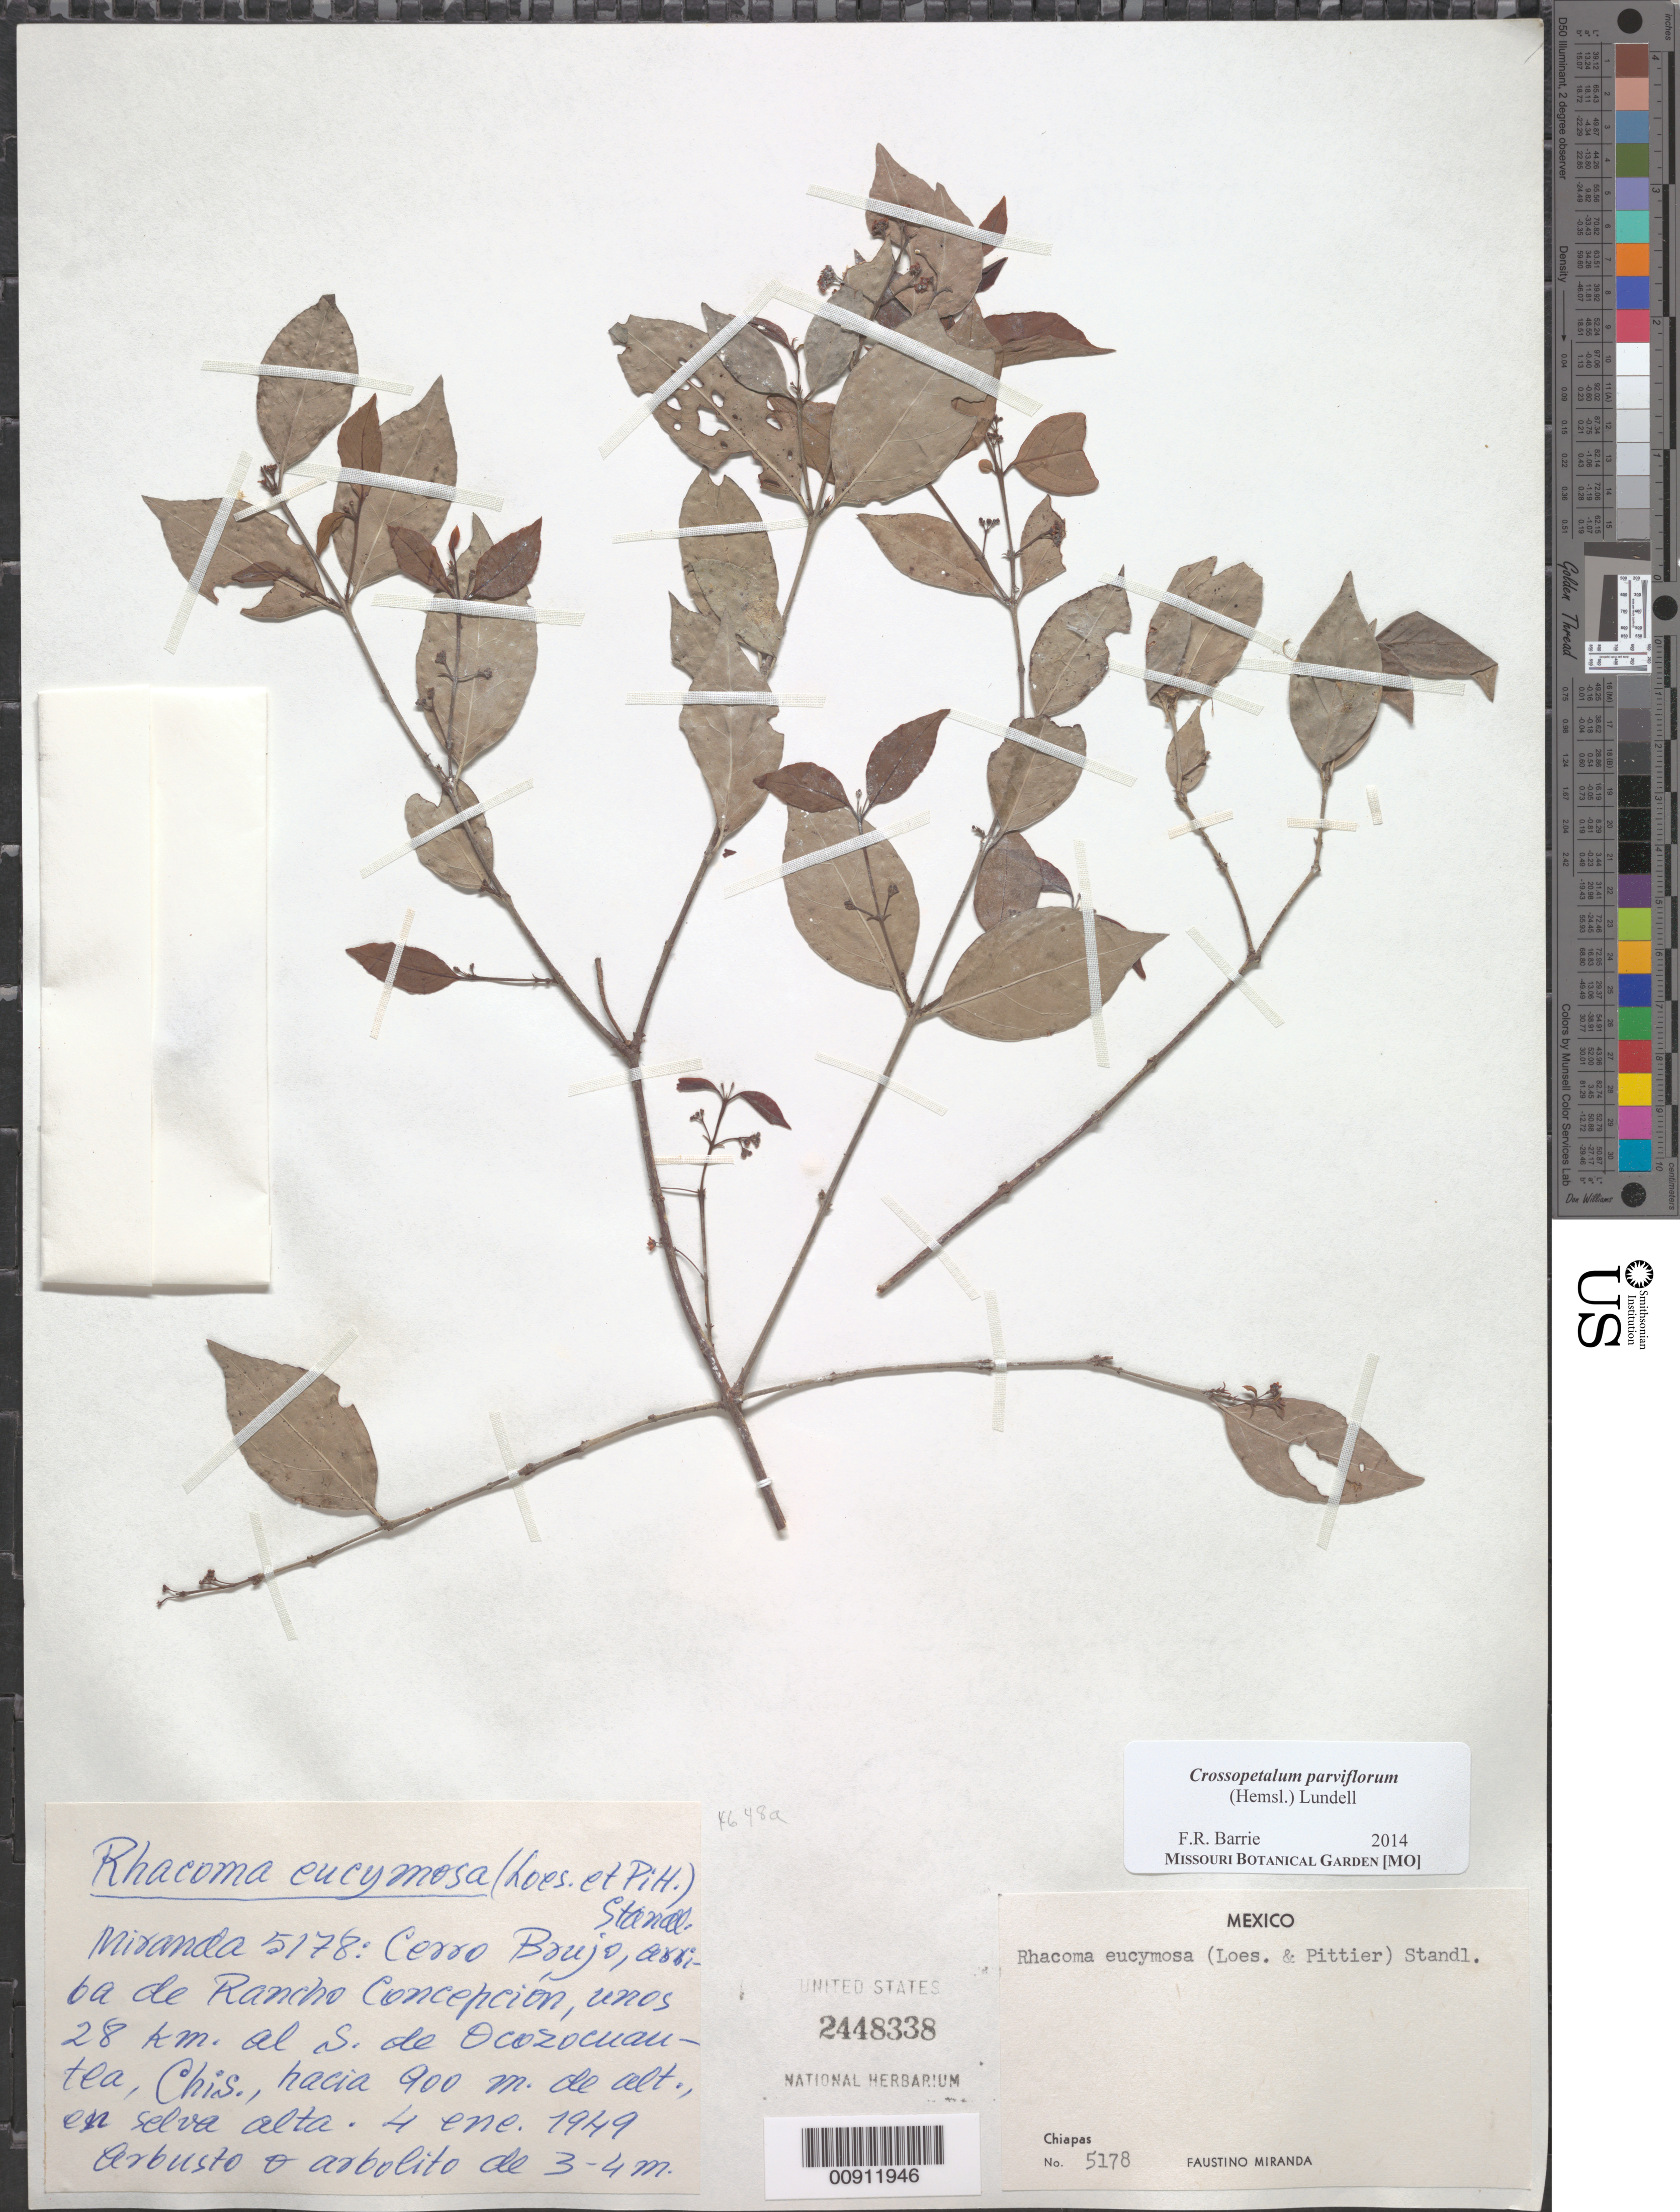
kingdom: Plantae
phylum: Tracheophyta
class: Magnoliopsida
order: Celastrales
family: Celastraceae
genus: Crossopetalum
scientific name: Crossopetalum parviflorum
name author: L.O. Williams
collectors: Miranda G., F.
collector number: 5178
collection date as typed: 04 Jan 1949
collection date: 1949-01-04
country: Mexico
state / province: Chiapas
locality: Cerro Brujo, arriba de Rancho Concepción, unos 28 km. al S. de Ocozocuautla, Chiapas.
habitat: En selva alta.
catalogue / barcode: US 2448338